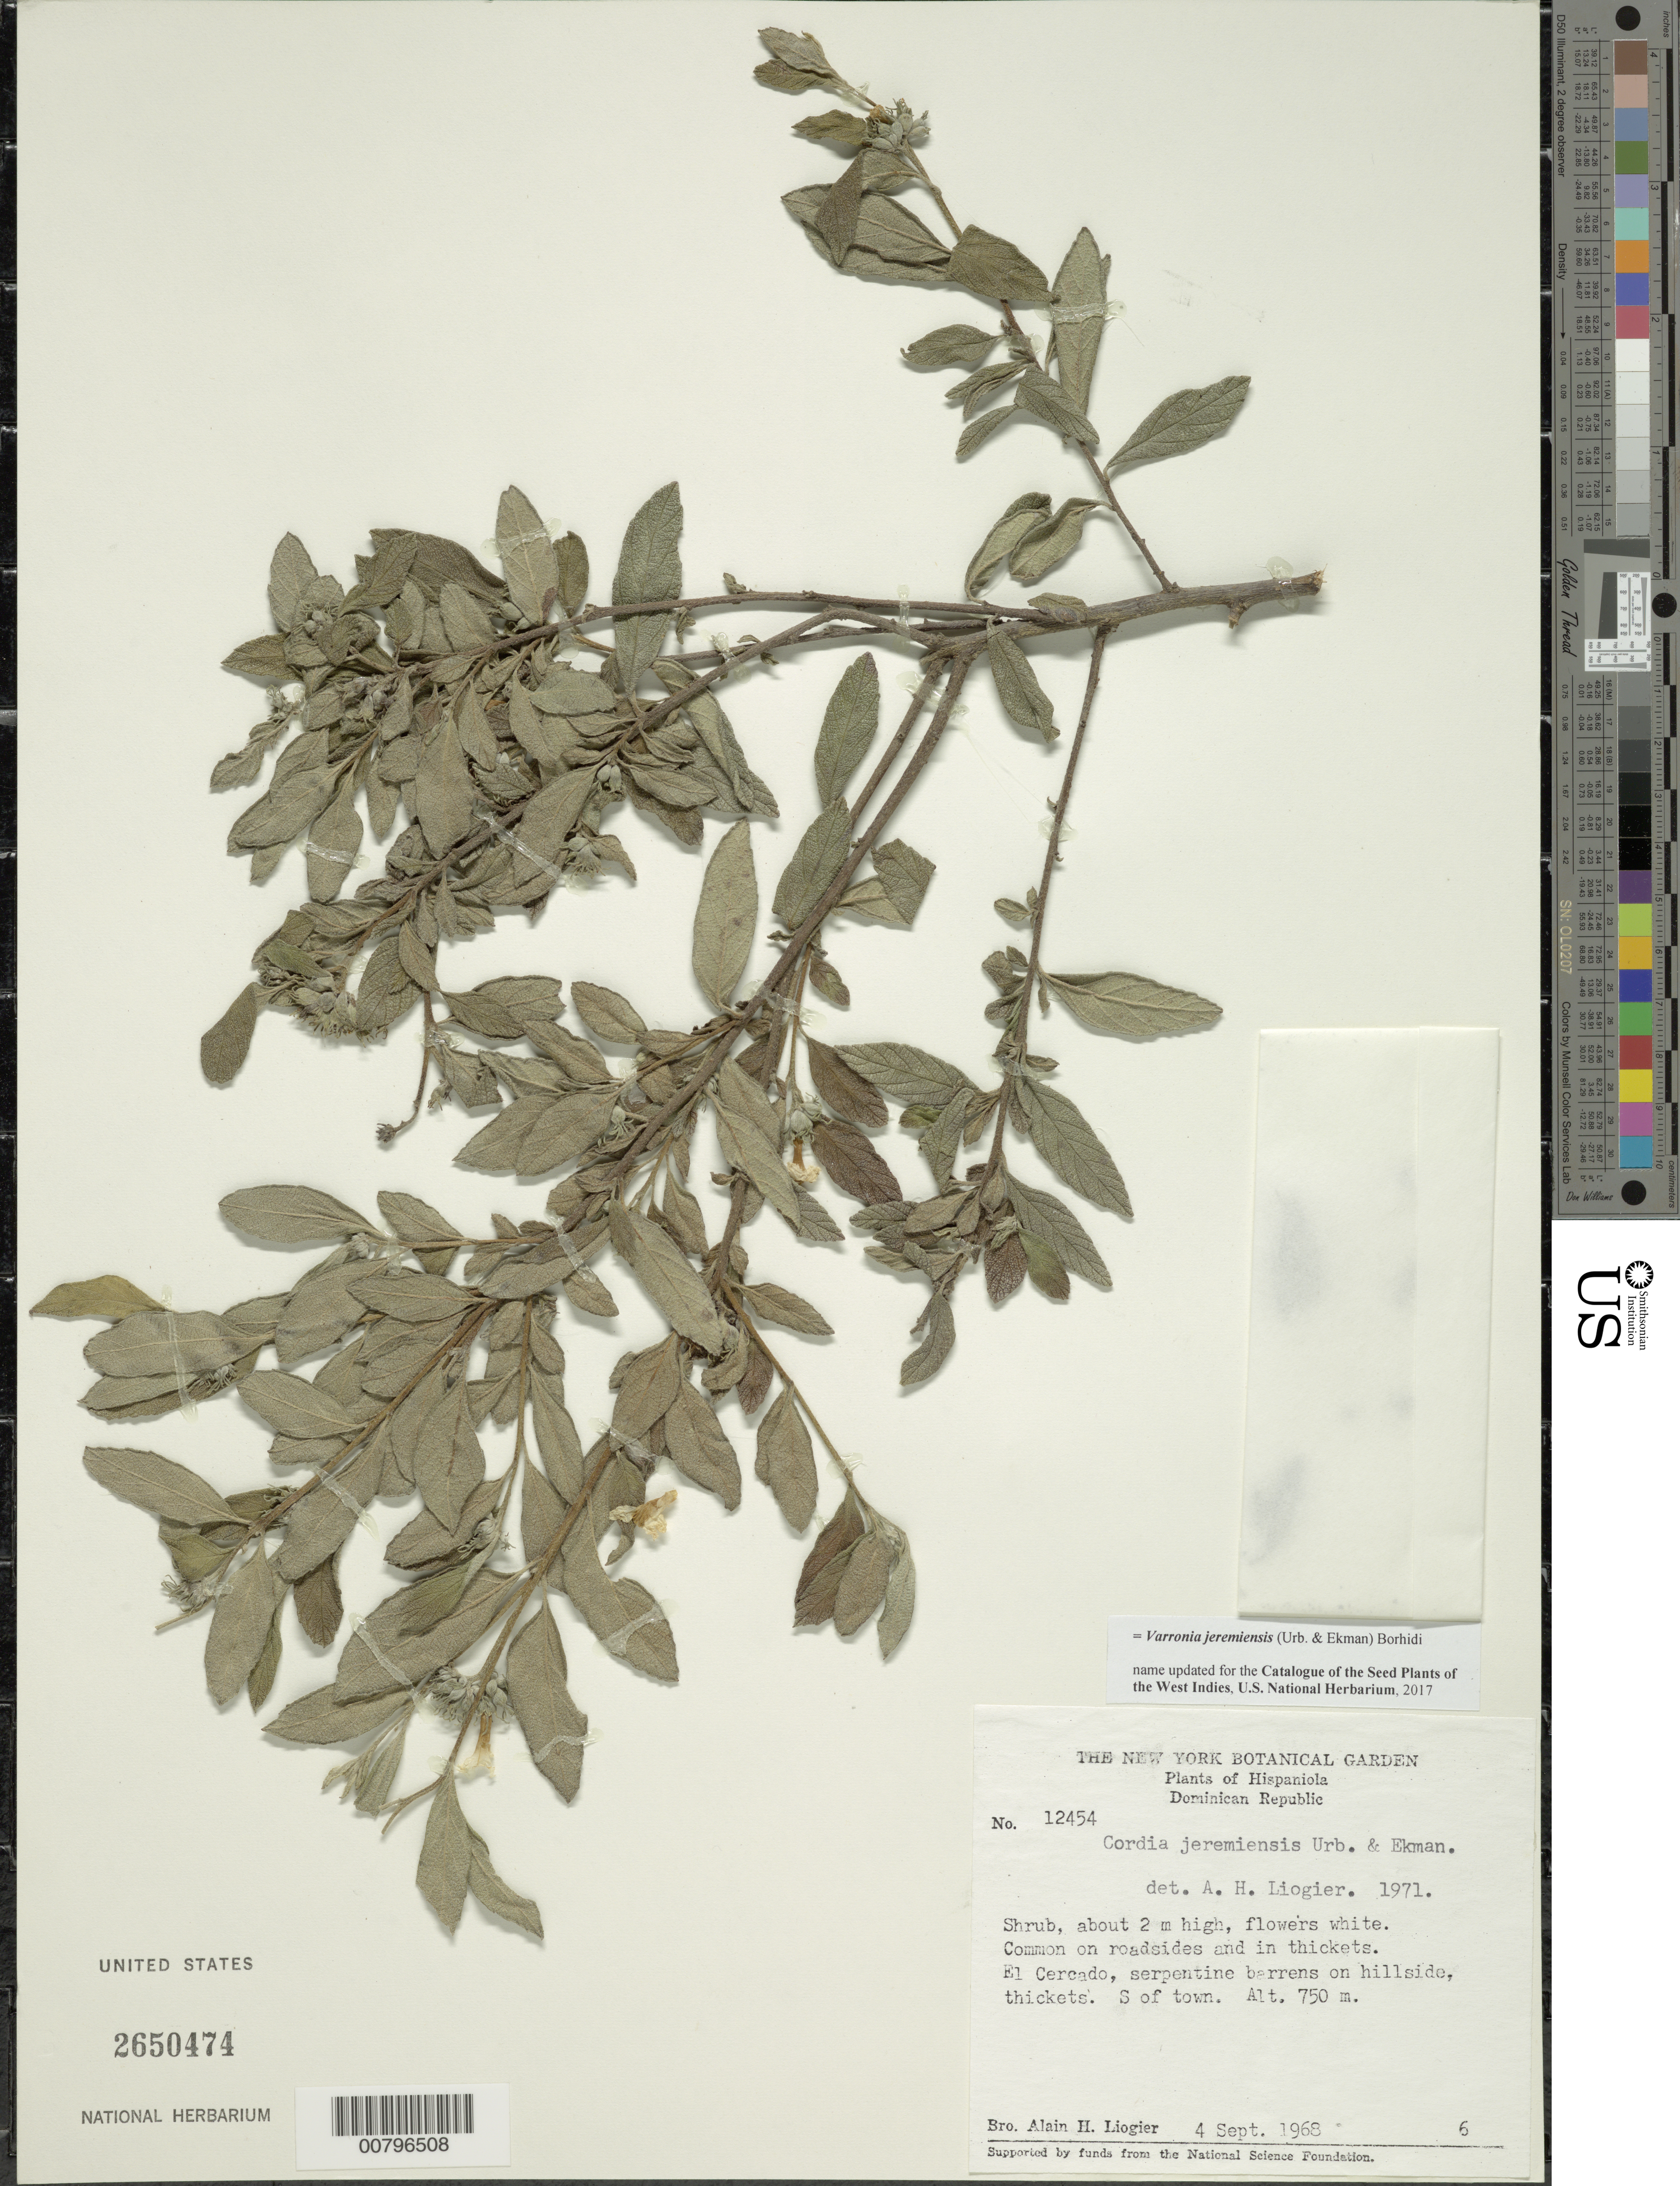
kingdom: Plantae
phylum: Tracheophyta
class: Magnoliopsida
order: Boraginales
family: Cordiaceae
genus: Varronia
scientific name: Varronia jeremiensis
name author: (Urb. & Ekman) Borhidi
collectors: A. H. Liogier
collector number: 12454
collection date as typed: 04 Sep 1968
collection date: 1968-09-04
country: Dominican Republic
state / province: San Juan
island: Hispaniola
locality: El Cercado, S of town.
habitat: Serpentine barrens on hillside, thickets.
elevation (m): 750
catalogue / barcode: US 2650474